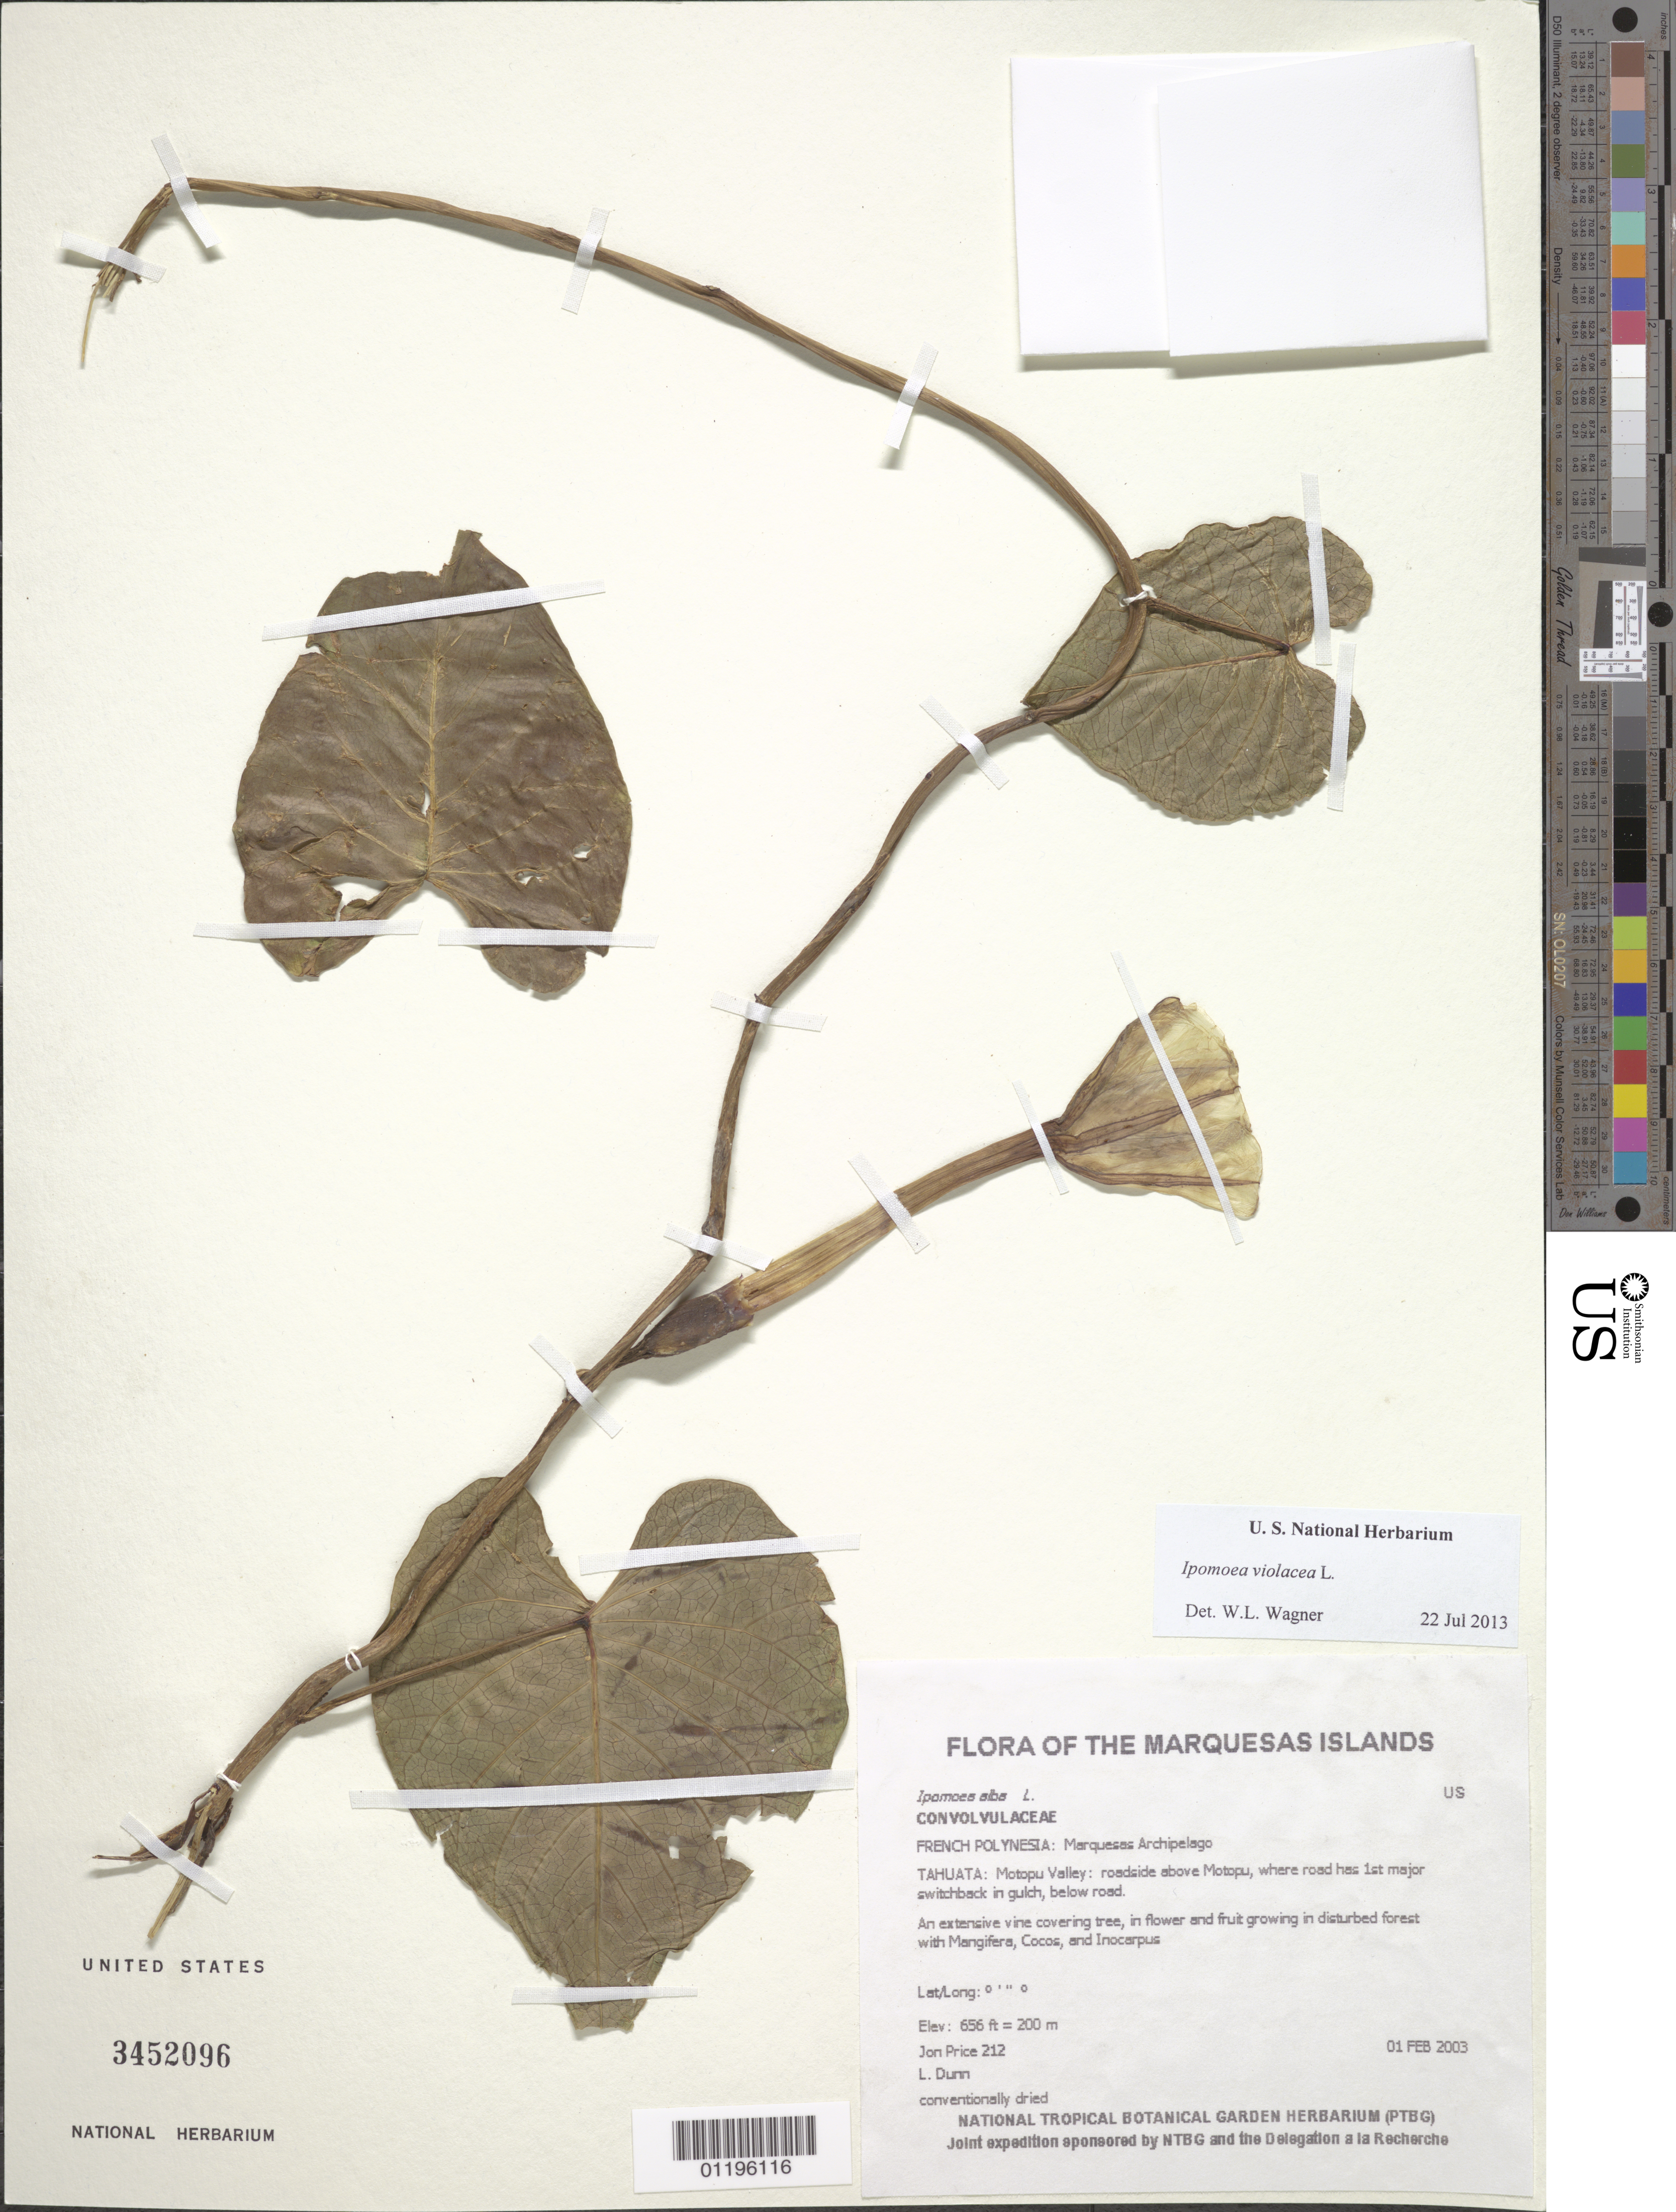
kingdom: Plantae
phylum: Tracheophyta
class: Magnoliopsida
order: Solanales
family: Convolvulaceae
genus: Ipomoea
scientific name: Ipomoea violacea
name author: L.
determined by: Lorence, David H., (PTBG), National Tropical Botanical Garden (UNITED STATES)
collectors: J. Price & L. Dunn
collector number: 212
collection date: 2003-02-01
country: French Polynesia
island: Tahuata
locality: Motopu Valley: roadside above Motopu, where road has 1st major switchback in gulch, below road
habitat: Disturbed forest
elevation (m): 200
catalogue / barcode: US 3452096